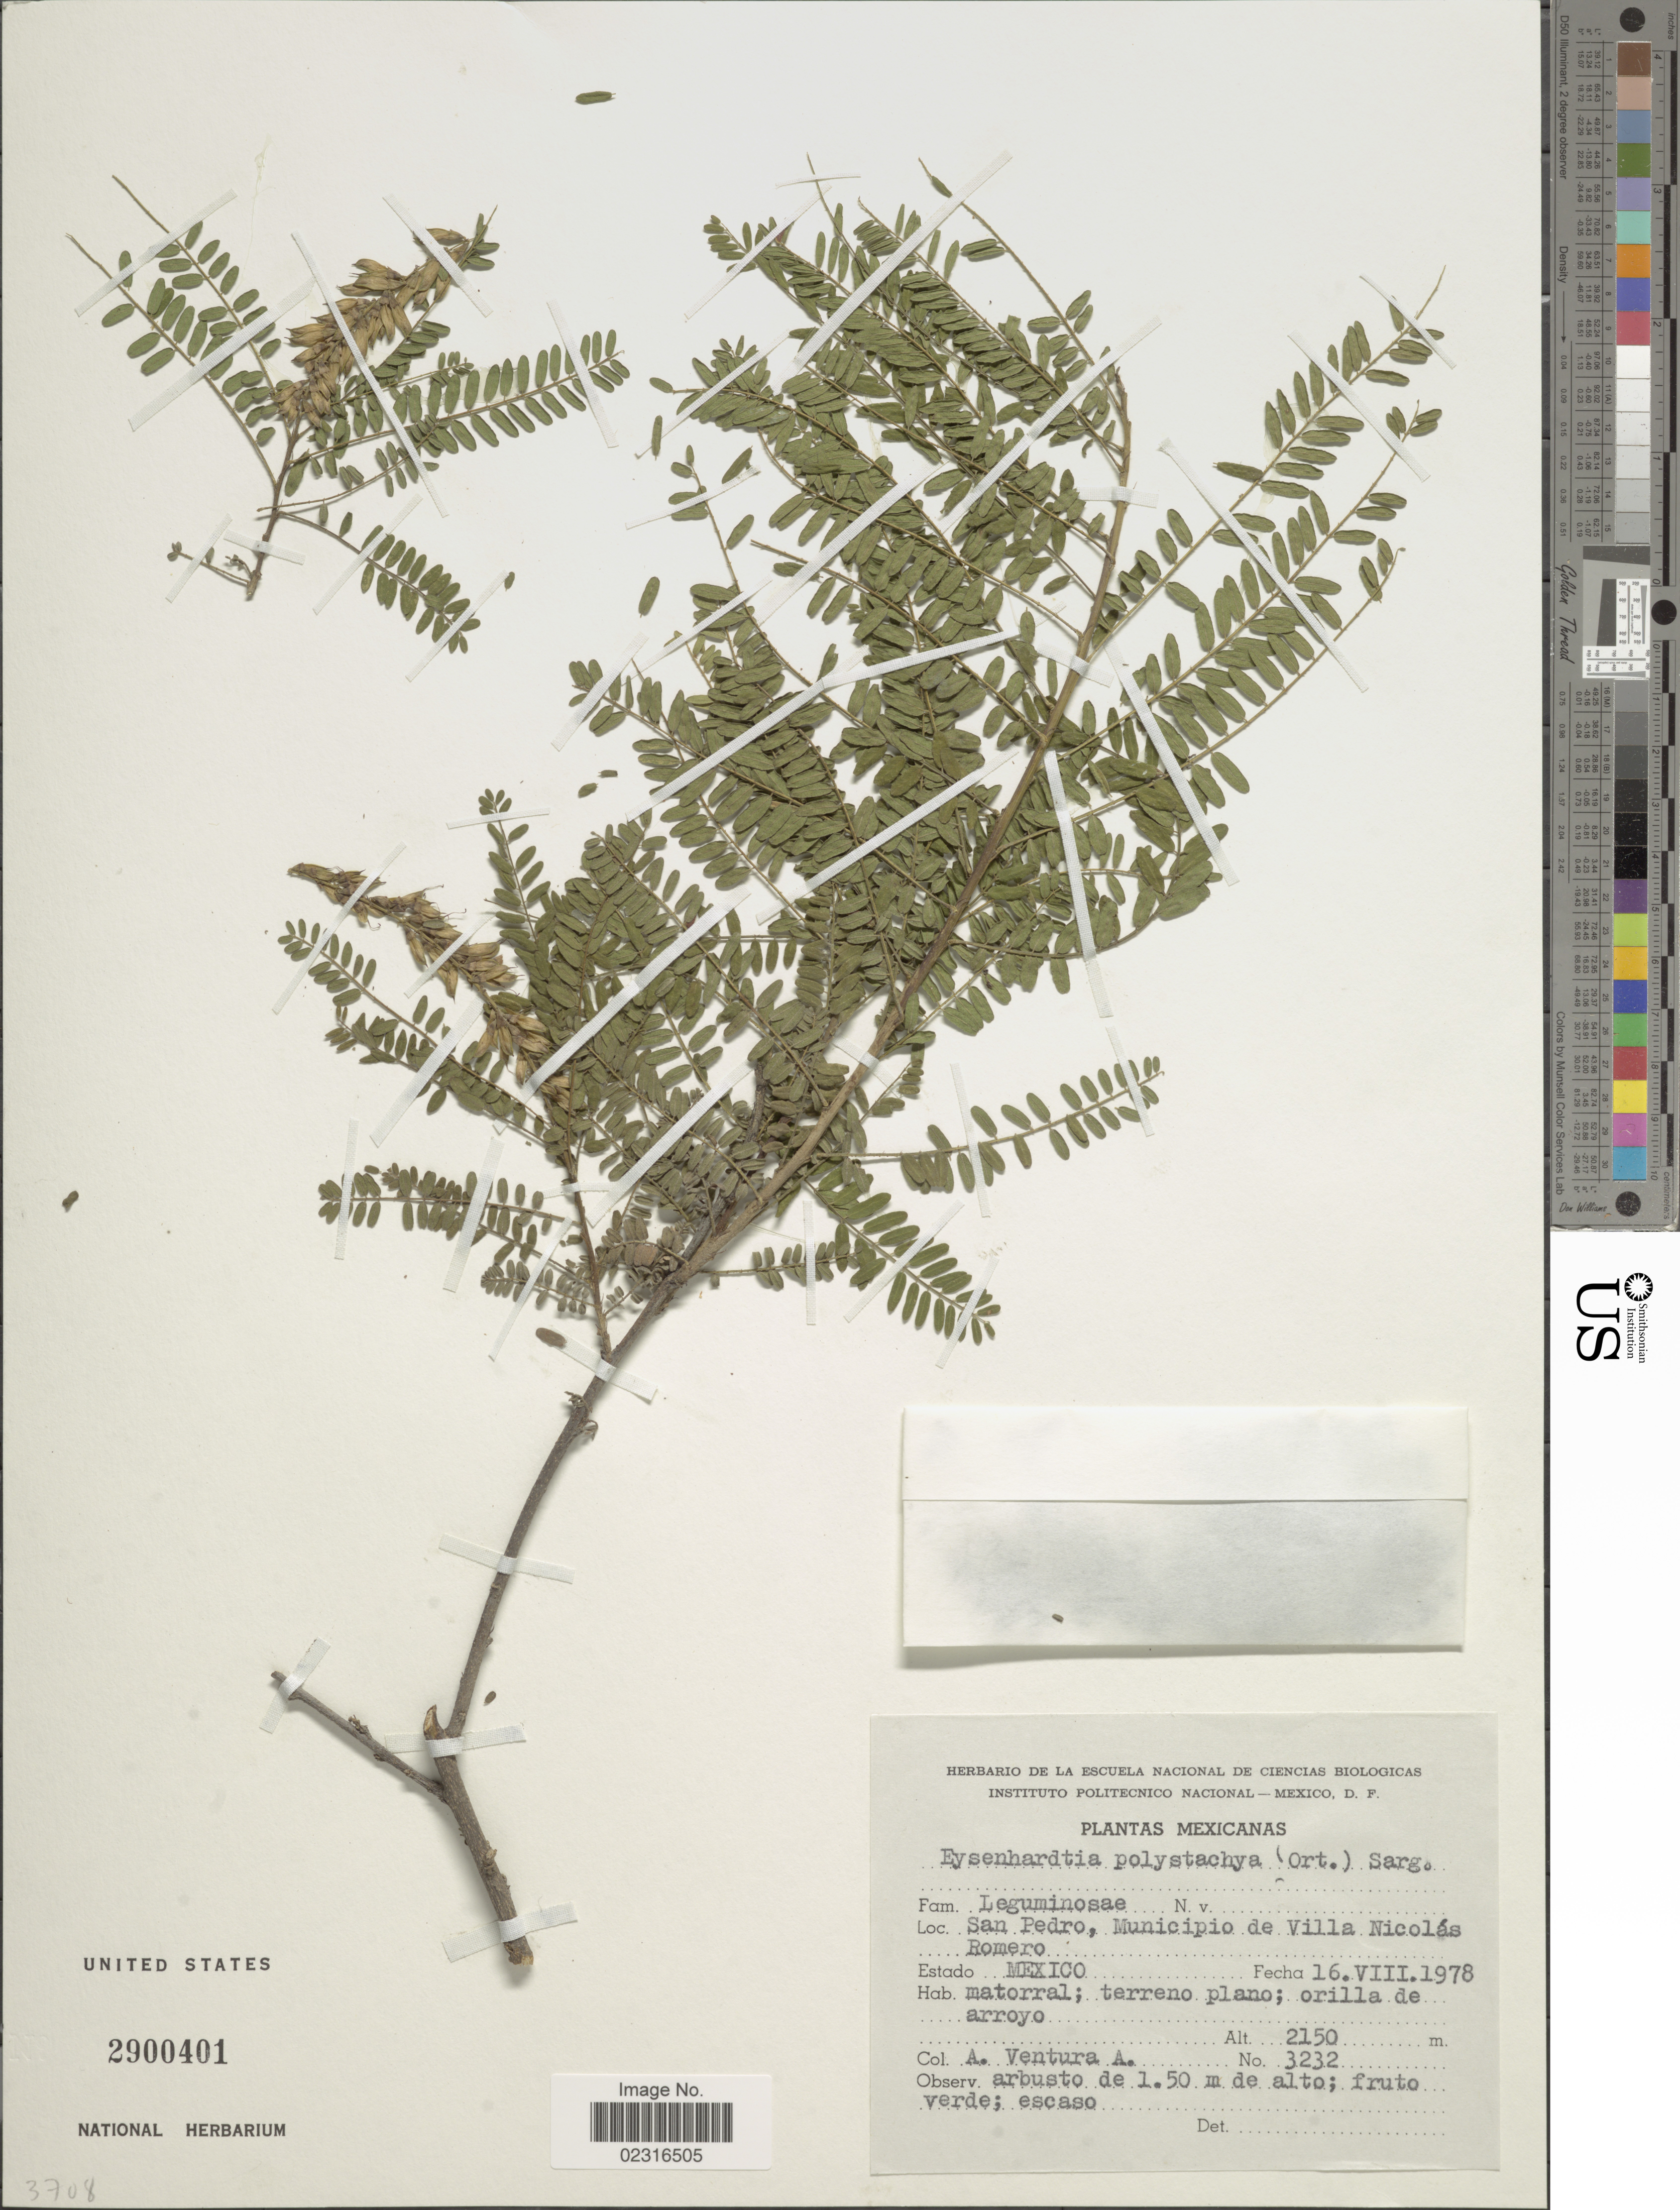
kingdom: Plantae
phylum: Tracheophyta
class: Magnoliopsida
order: Fabales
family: Fabaceae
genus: Eysenhardtia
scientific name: Eysenhardtia polystachya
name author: (Ortega) Sarg.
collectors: A. Ventura A.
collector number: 3232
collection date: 1978-08-16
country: Mexico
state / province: México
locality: San Pedro, Municipio de Villa Nicolas Romero, Estado Mexico.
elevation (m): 2150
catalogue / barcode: US 2900401